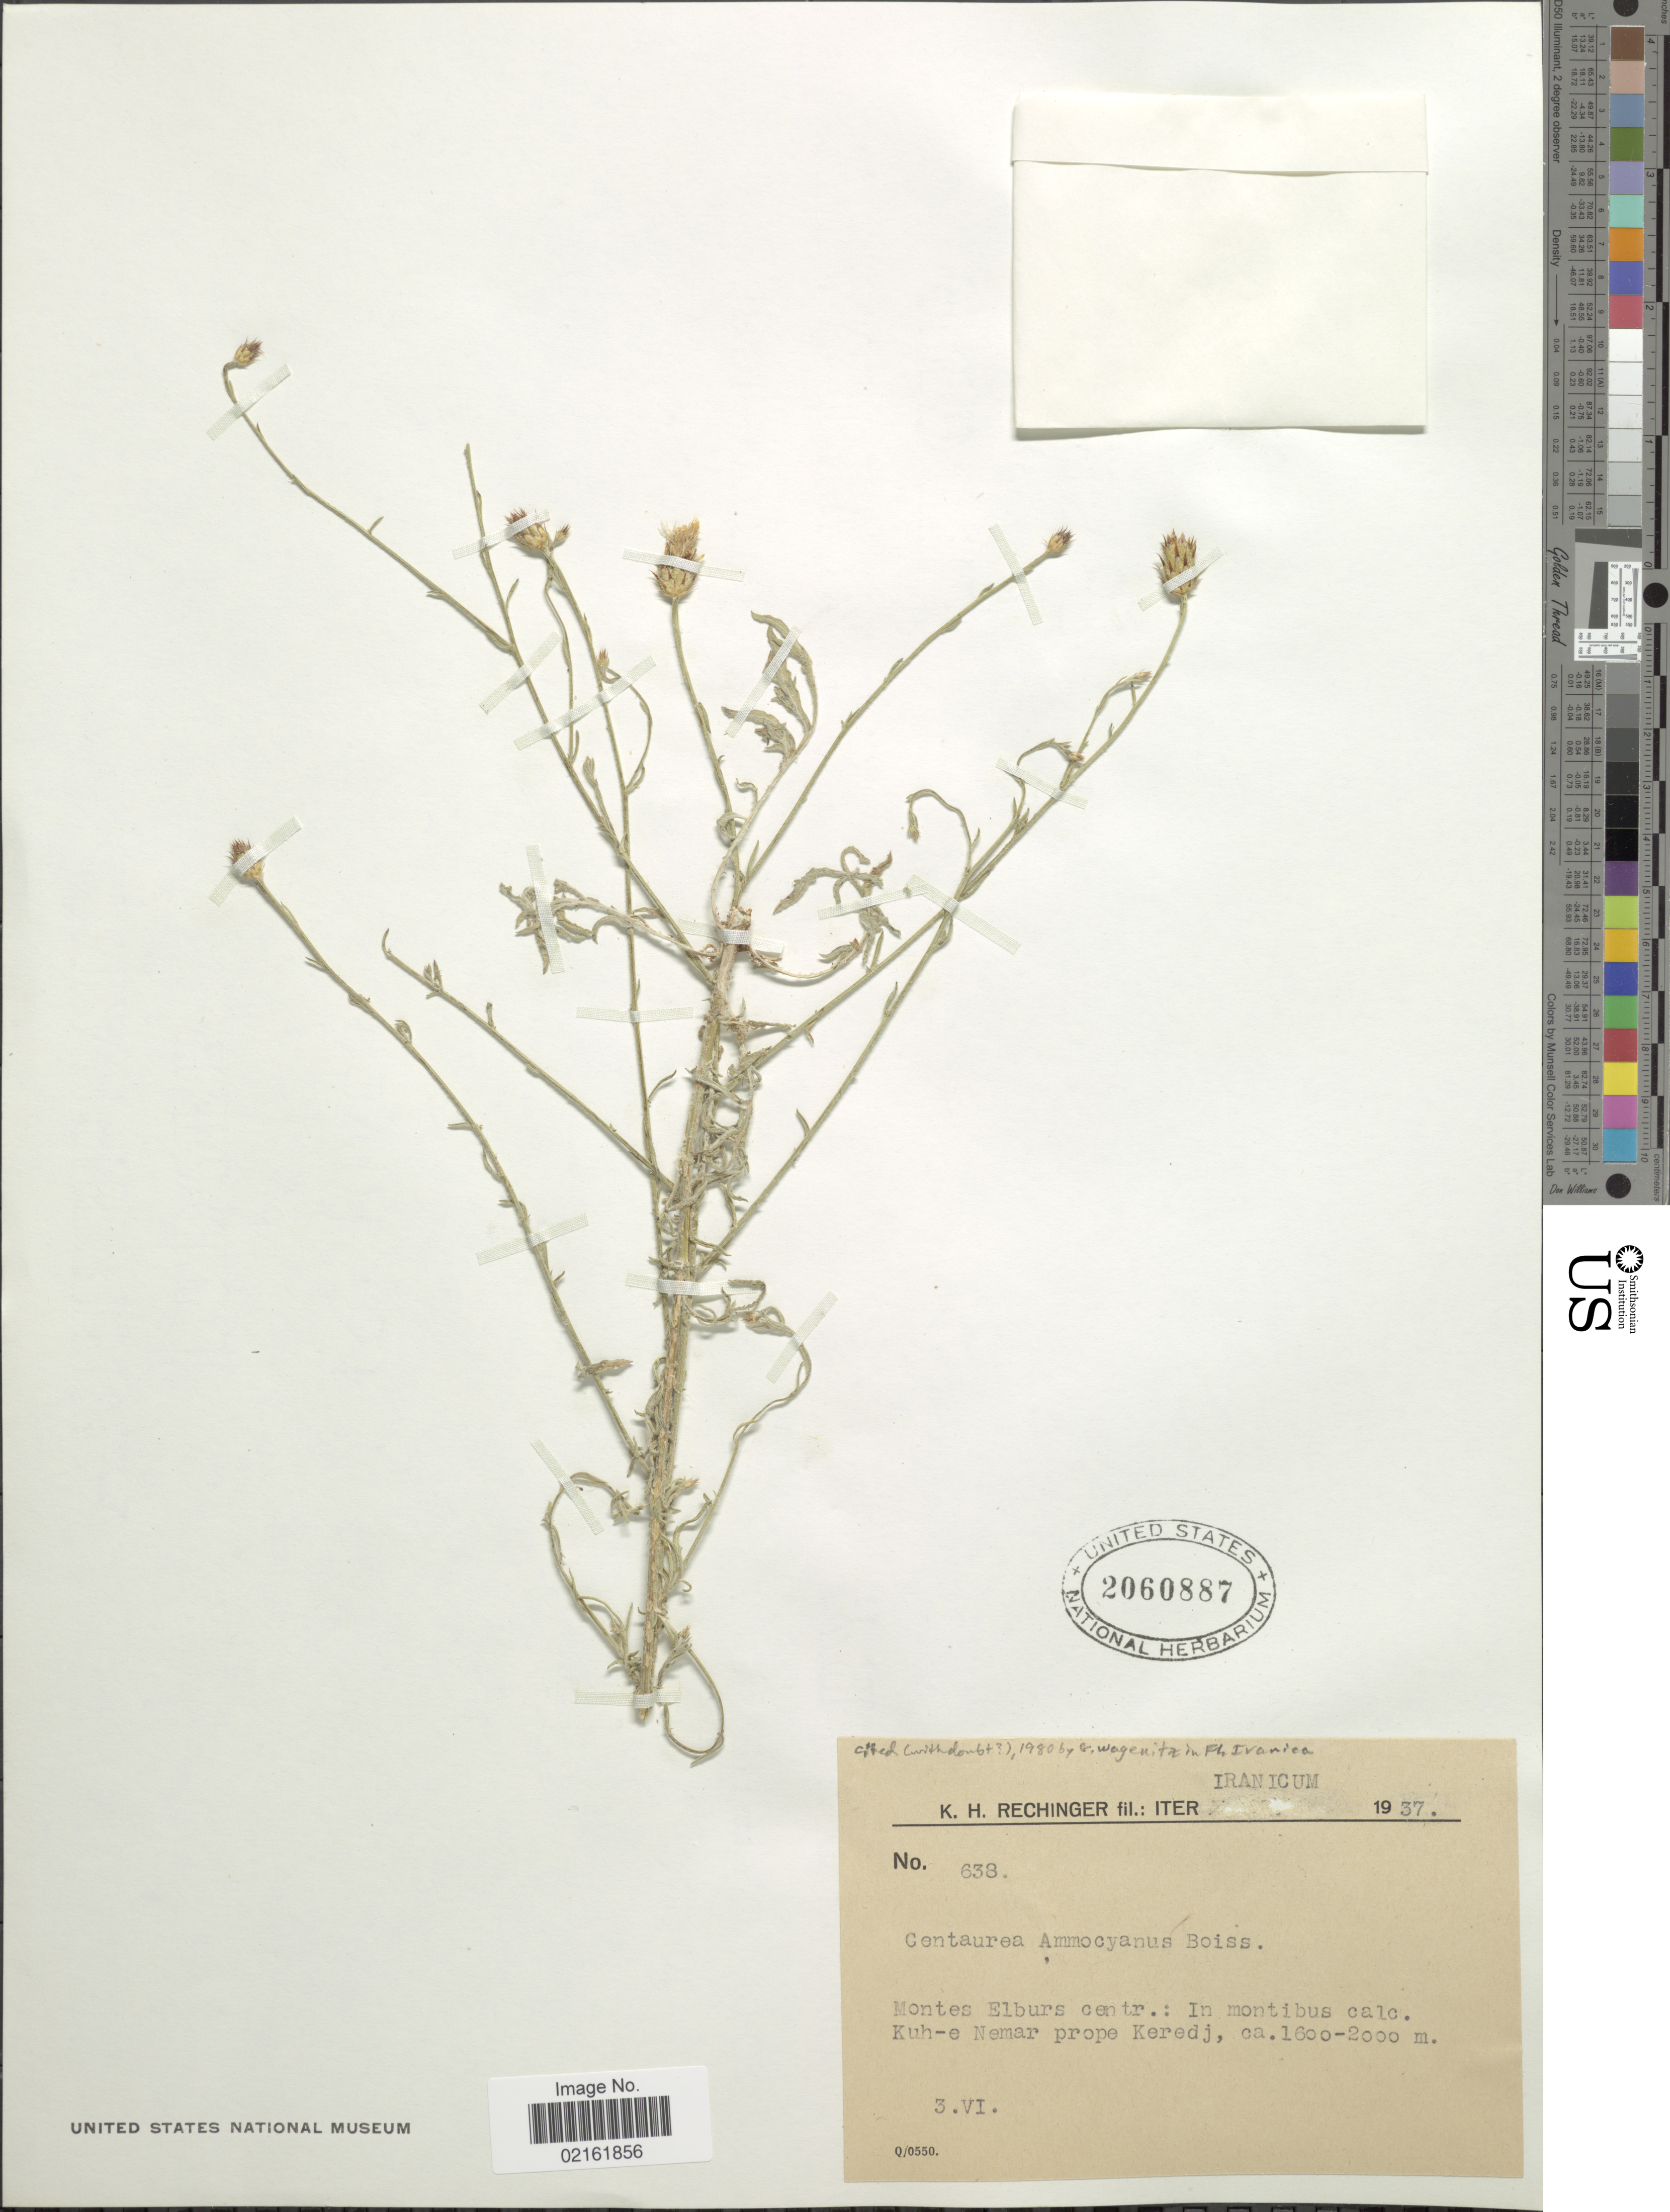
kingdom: Plantae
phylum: Tracheophyta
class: Magnoliopsida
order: Asterales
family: Asteraceae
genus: Centaurea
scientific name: Centaurea ammocyanus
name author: Boiss.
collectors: K. H. Rechinger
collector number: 638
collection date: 1937-06-03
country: Iran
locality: Montes Elburs centr: in montibus calc. Kuh-e Nemar prope Keredj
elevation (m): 1600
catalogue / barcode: US 2060887